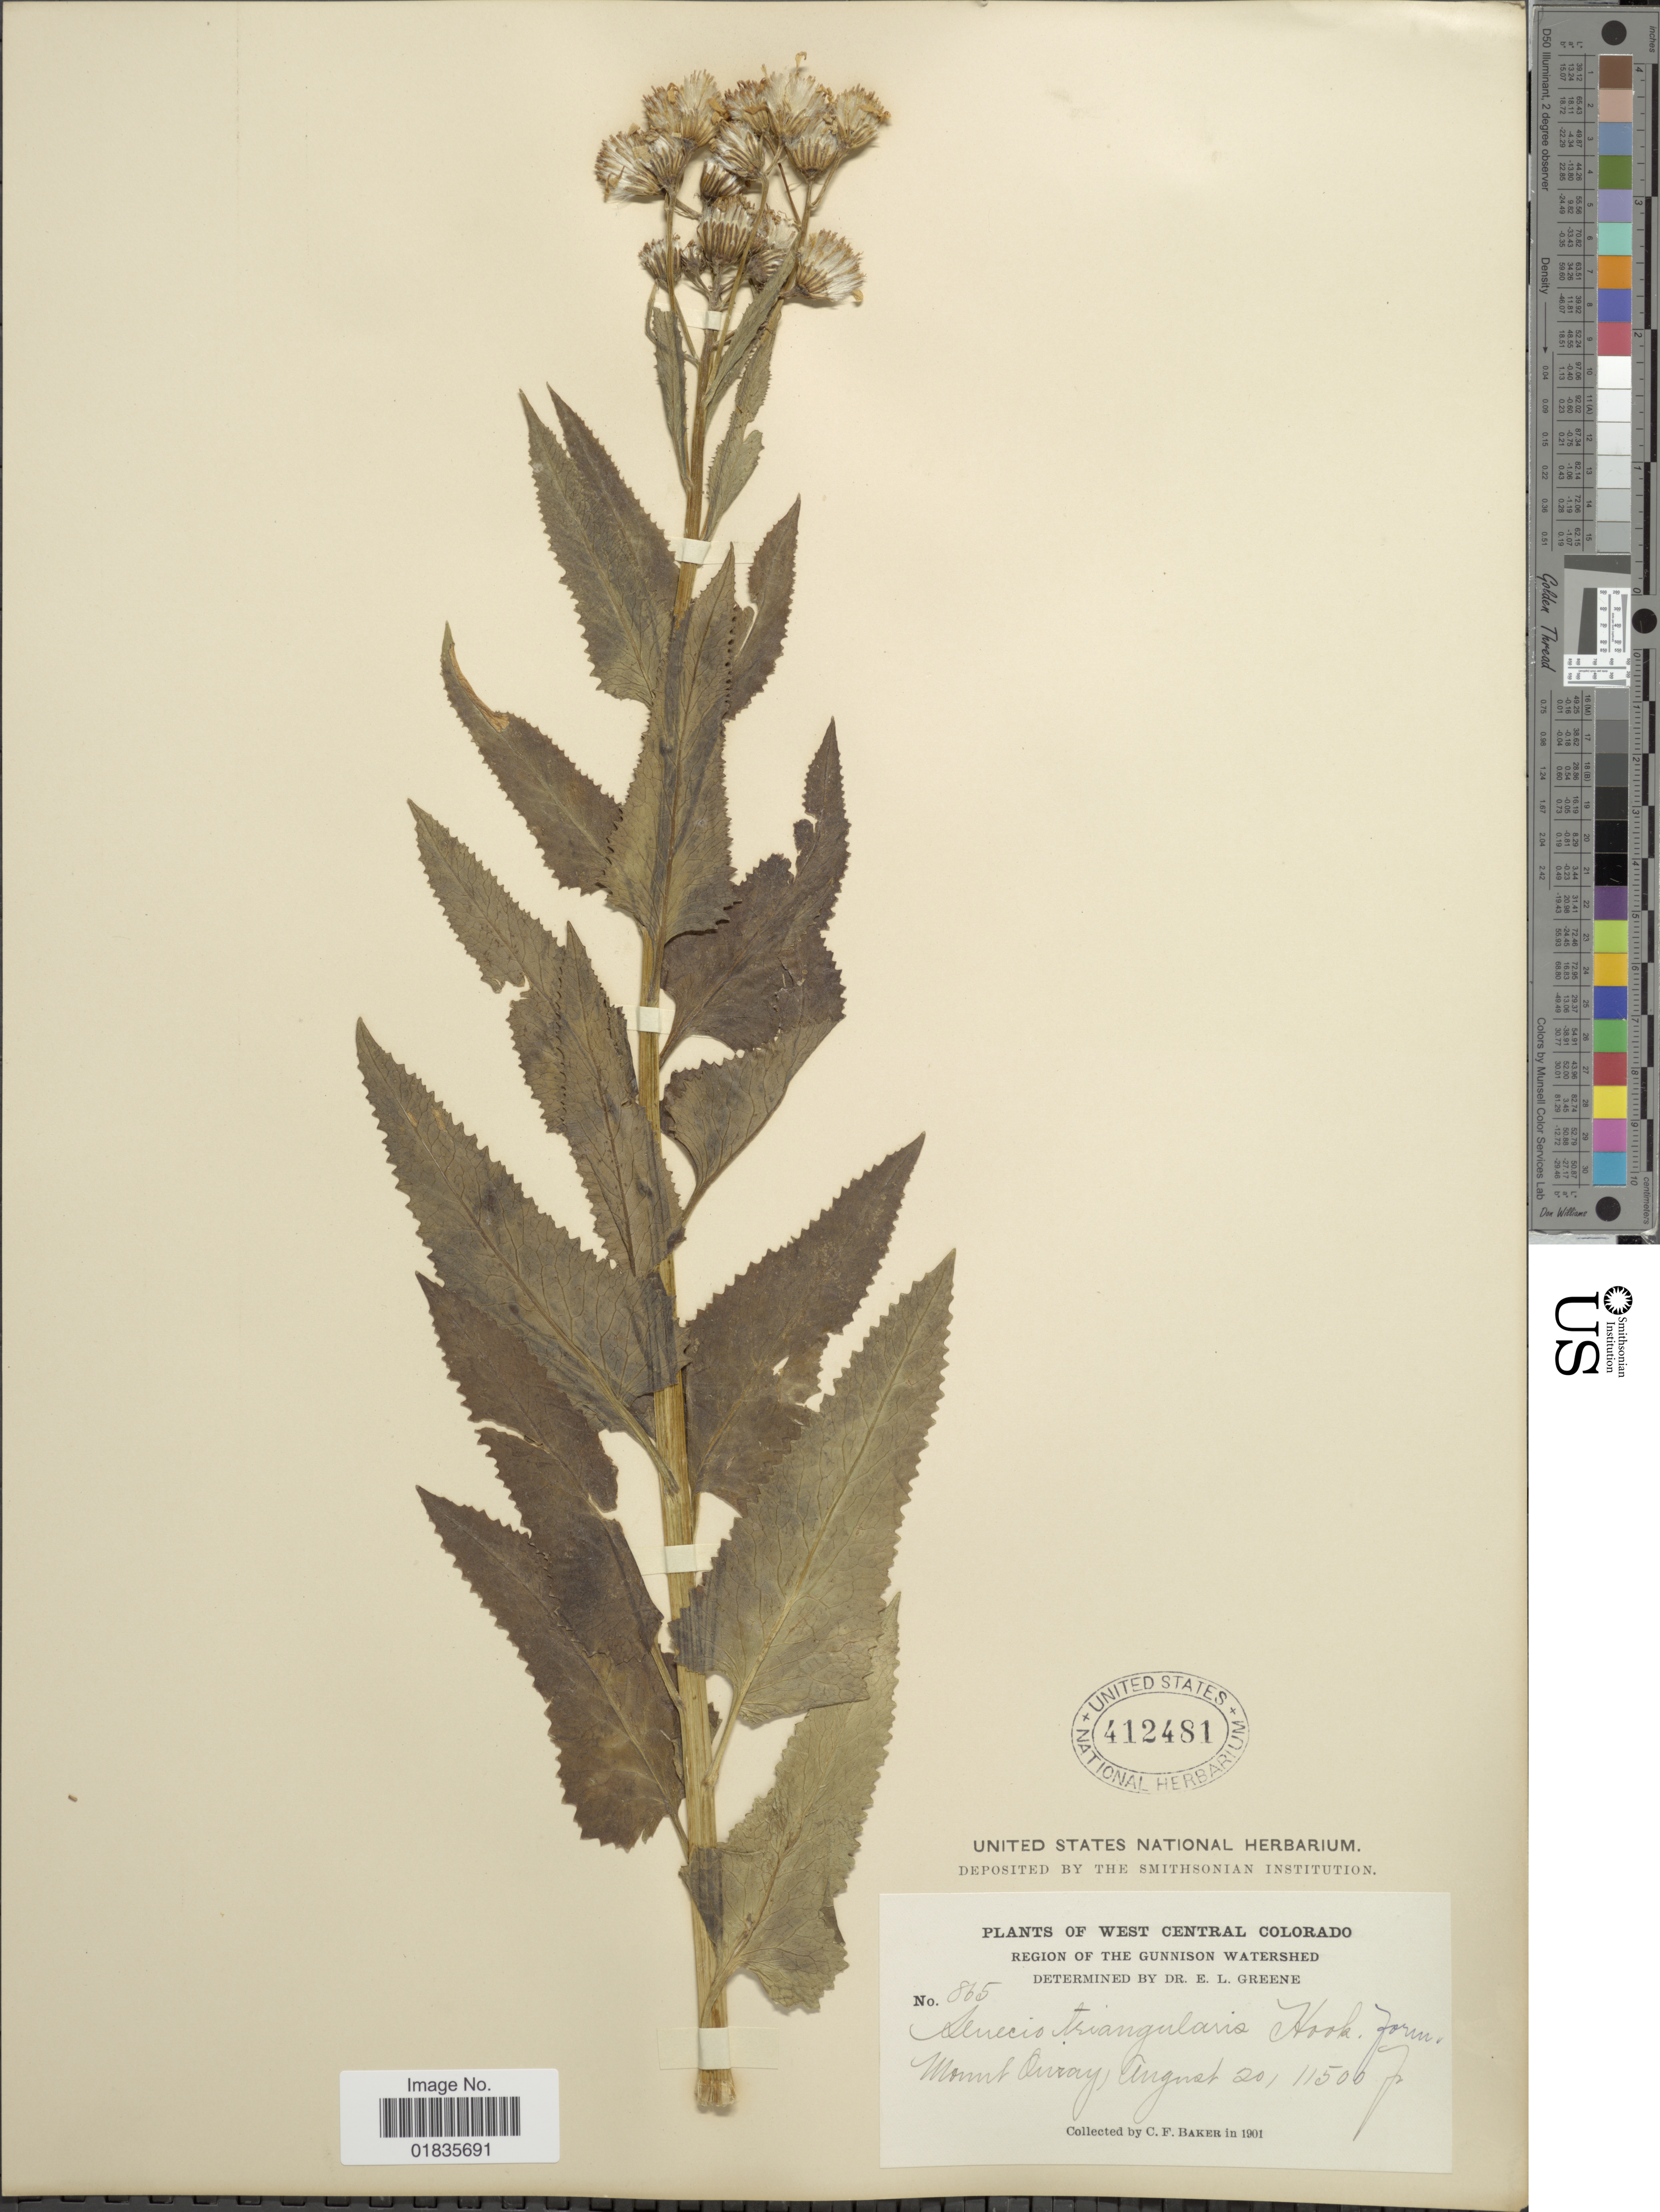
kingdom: Plantae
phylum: Tracheophyta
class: Magnoliopsida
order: Asterales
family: Asteraceae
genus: Senecio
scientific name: Senecio tricephalus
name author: Klatt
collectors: C. F. Baker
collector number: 865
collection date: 1901-08-20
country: United States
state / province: Colorado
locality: West Central Colorado, Region of the Gunnison Watershed, Mount Ouray.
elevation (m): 3505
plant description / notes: Corrected "Mount Quray" to "Mount Ouray."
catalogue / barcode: US 412481